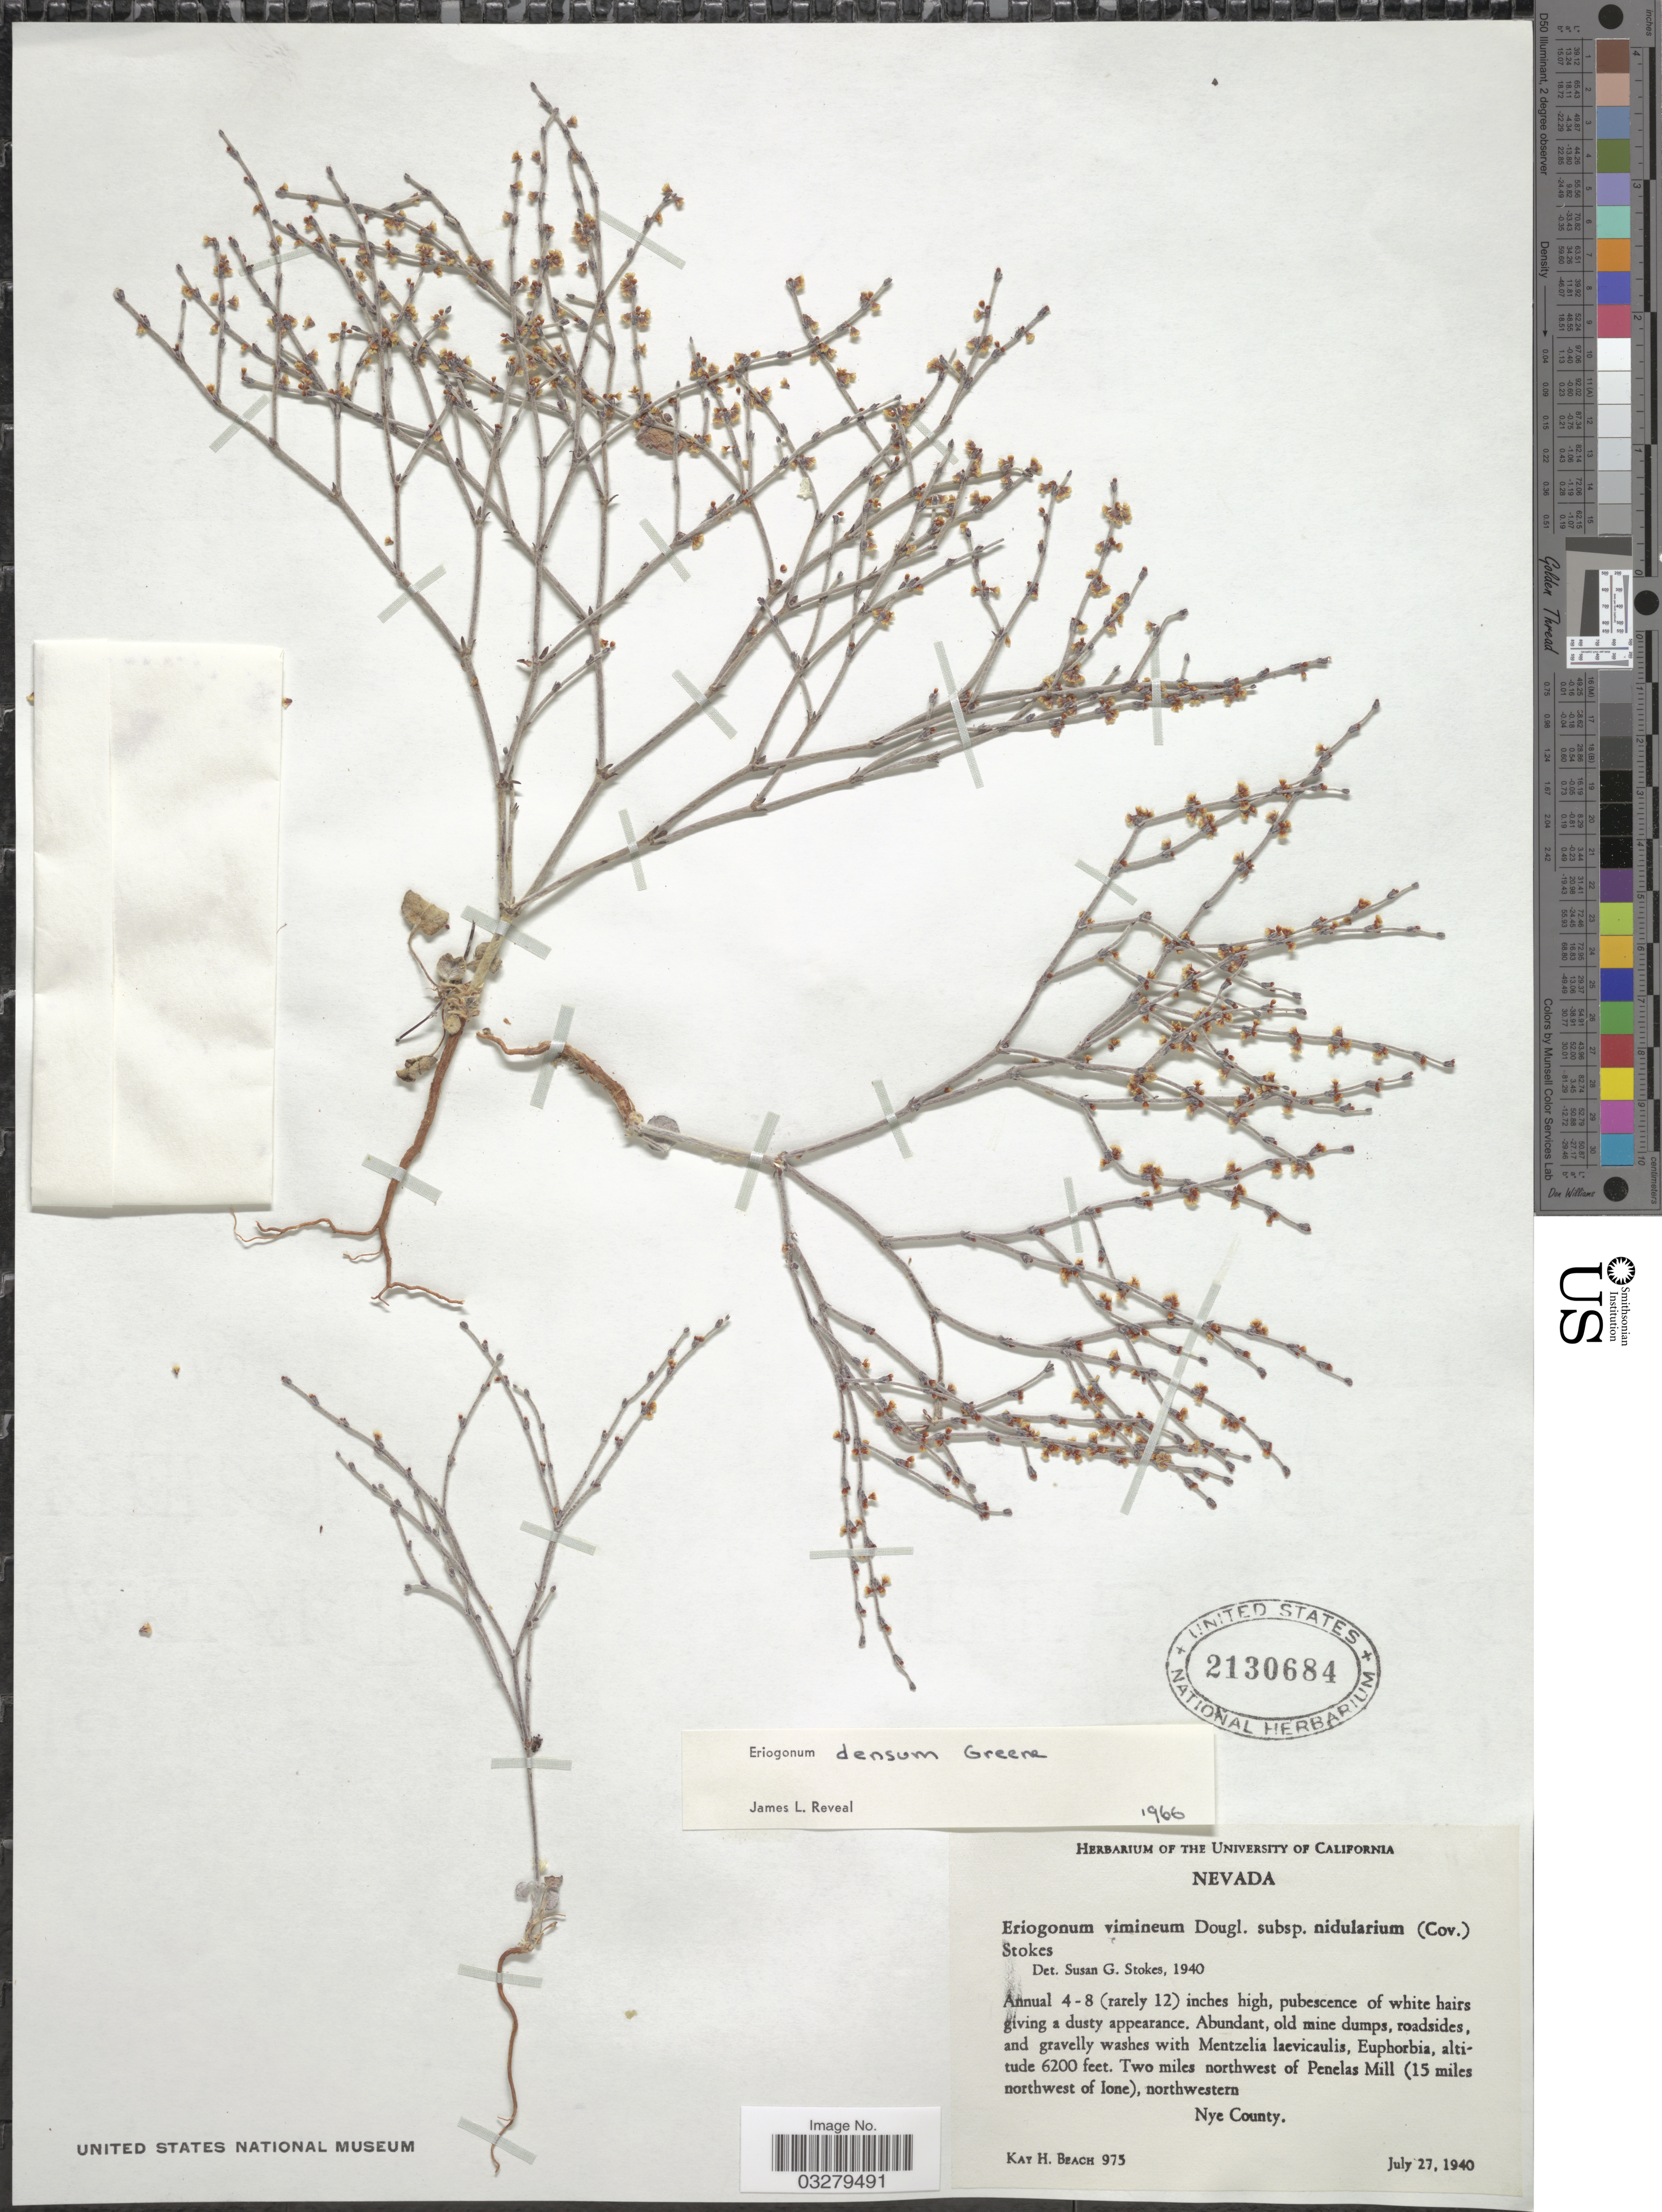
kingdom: Plantae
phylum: Tracheophyta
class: Magnoliopsida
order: Caryophyllales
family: Polygonaceae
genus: Eriogonum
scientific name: Eriogonum palmerianum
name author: Reveal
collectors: K. H. Beach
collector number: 975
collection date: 1940-07-27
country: United States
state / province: Nevada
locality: Two miles northwest of Penelas Mill (15 miles northwest of Ione), northwestern, Nye County.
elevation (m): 1890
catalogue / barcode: US 2130684